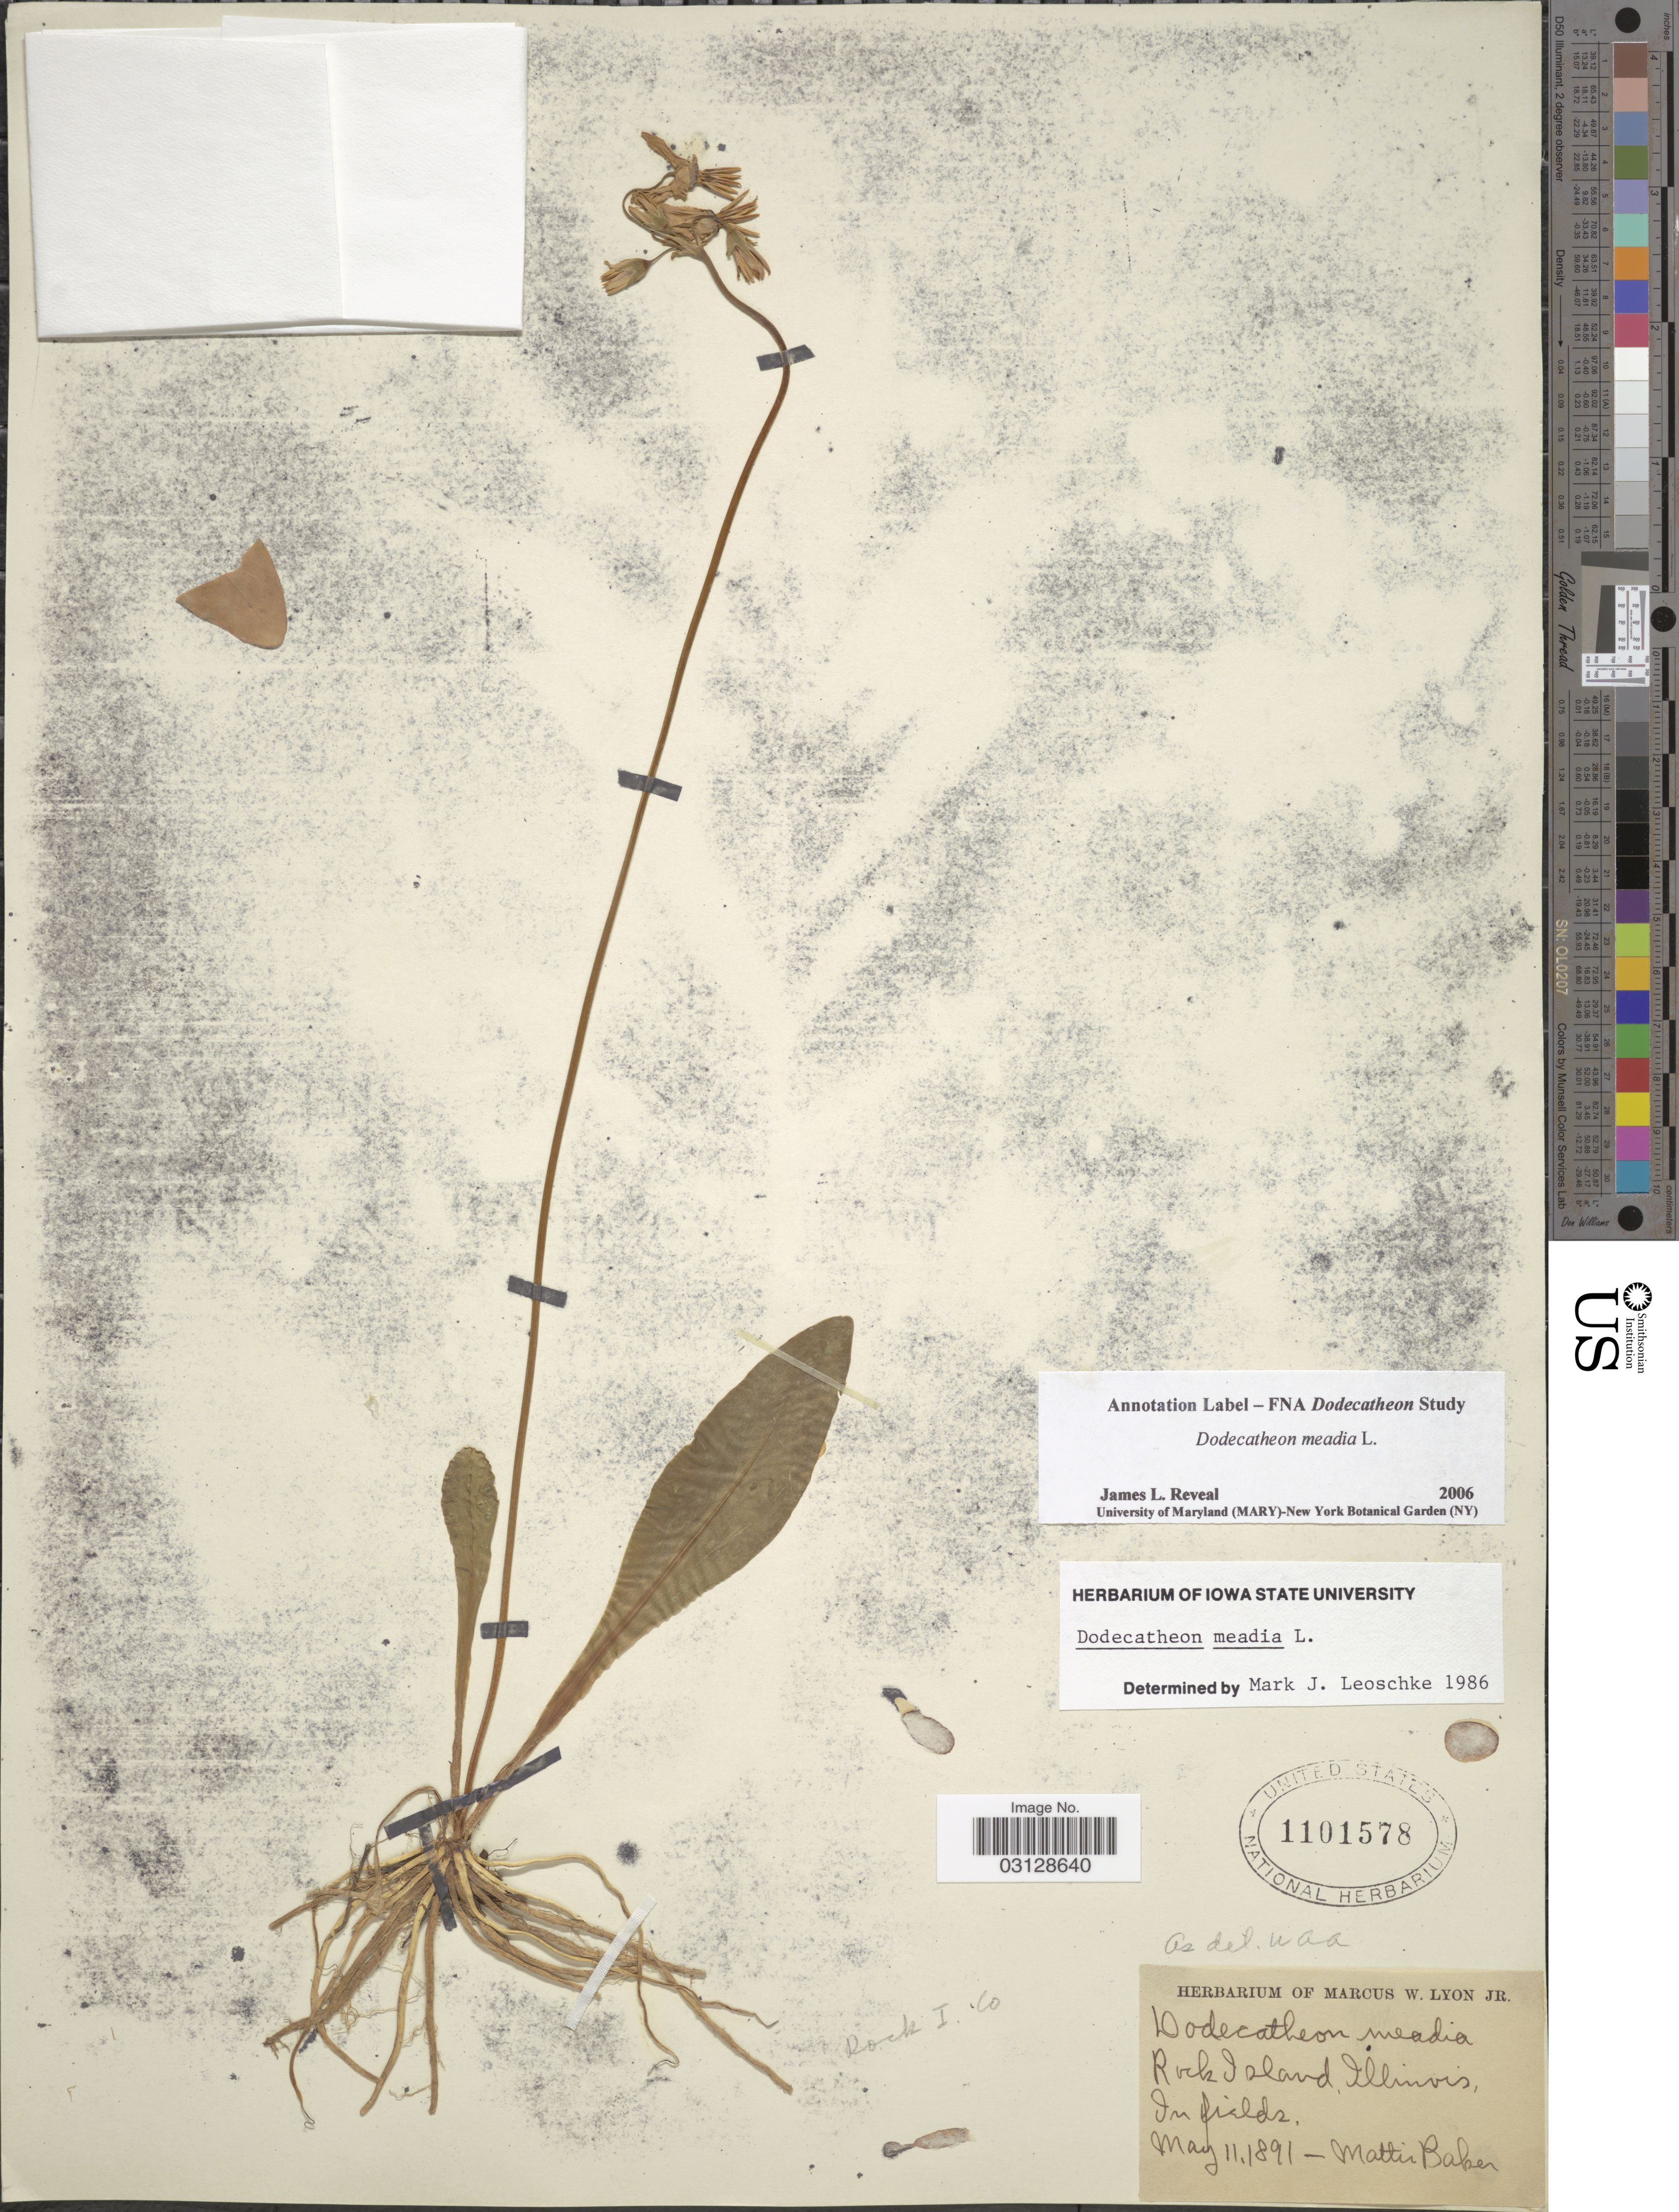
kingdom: Plantae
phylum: Tracheophyta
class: Magnoliopsida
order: Ericales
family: Primulaceae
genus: Dodecatheon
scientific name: Dodecatheon meadia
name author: L.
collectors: M. Baker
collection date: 1891-05-11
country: United States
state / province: Illinois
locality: Rock Island. Rock I. Co.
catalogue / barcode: US 1101578